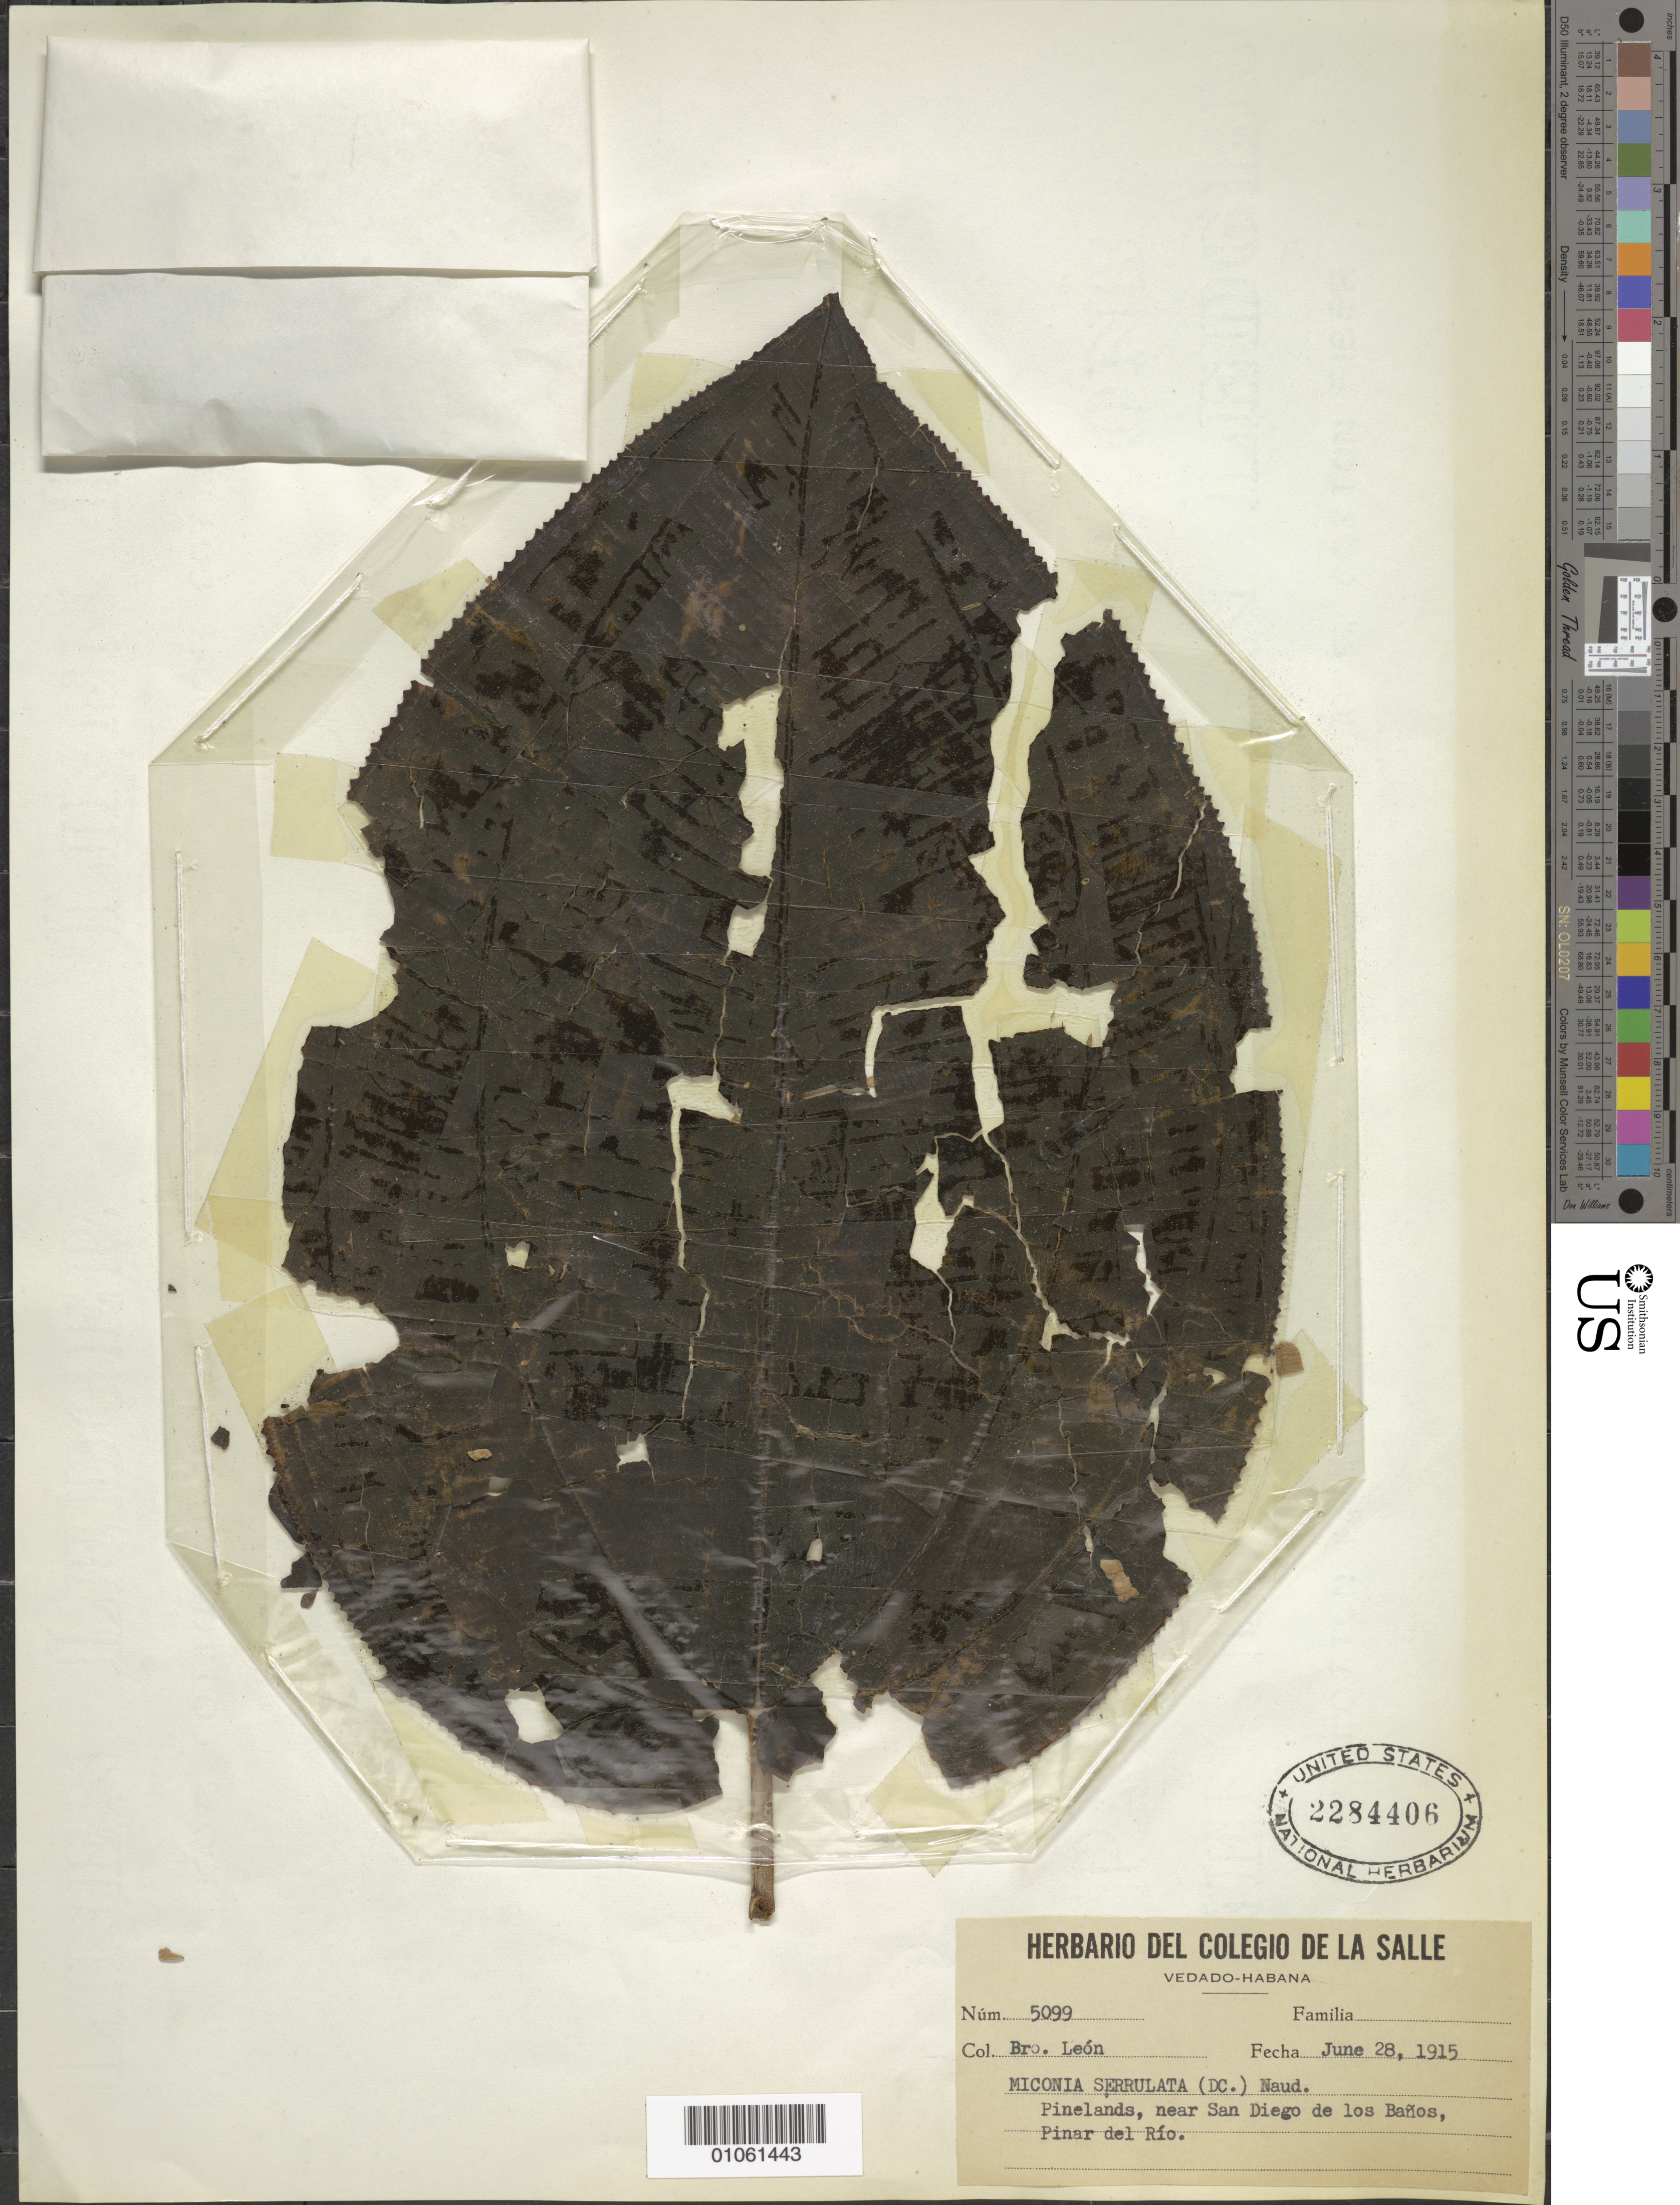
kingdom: Plantae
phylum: Tracheophyta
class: Magnoliopsida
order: Myrtales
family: Melastomataceae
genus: Miconia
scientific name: Miconia serrulata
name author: (DC.) Naudin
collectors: Bro. León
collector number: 5099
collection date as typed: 28 Jun 1915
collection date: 1915-06-28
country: Cuba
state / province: Pinar del Río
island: Cuba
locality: San Diego de los Baños, near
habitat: Pinelands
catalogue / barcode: US 2284406